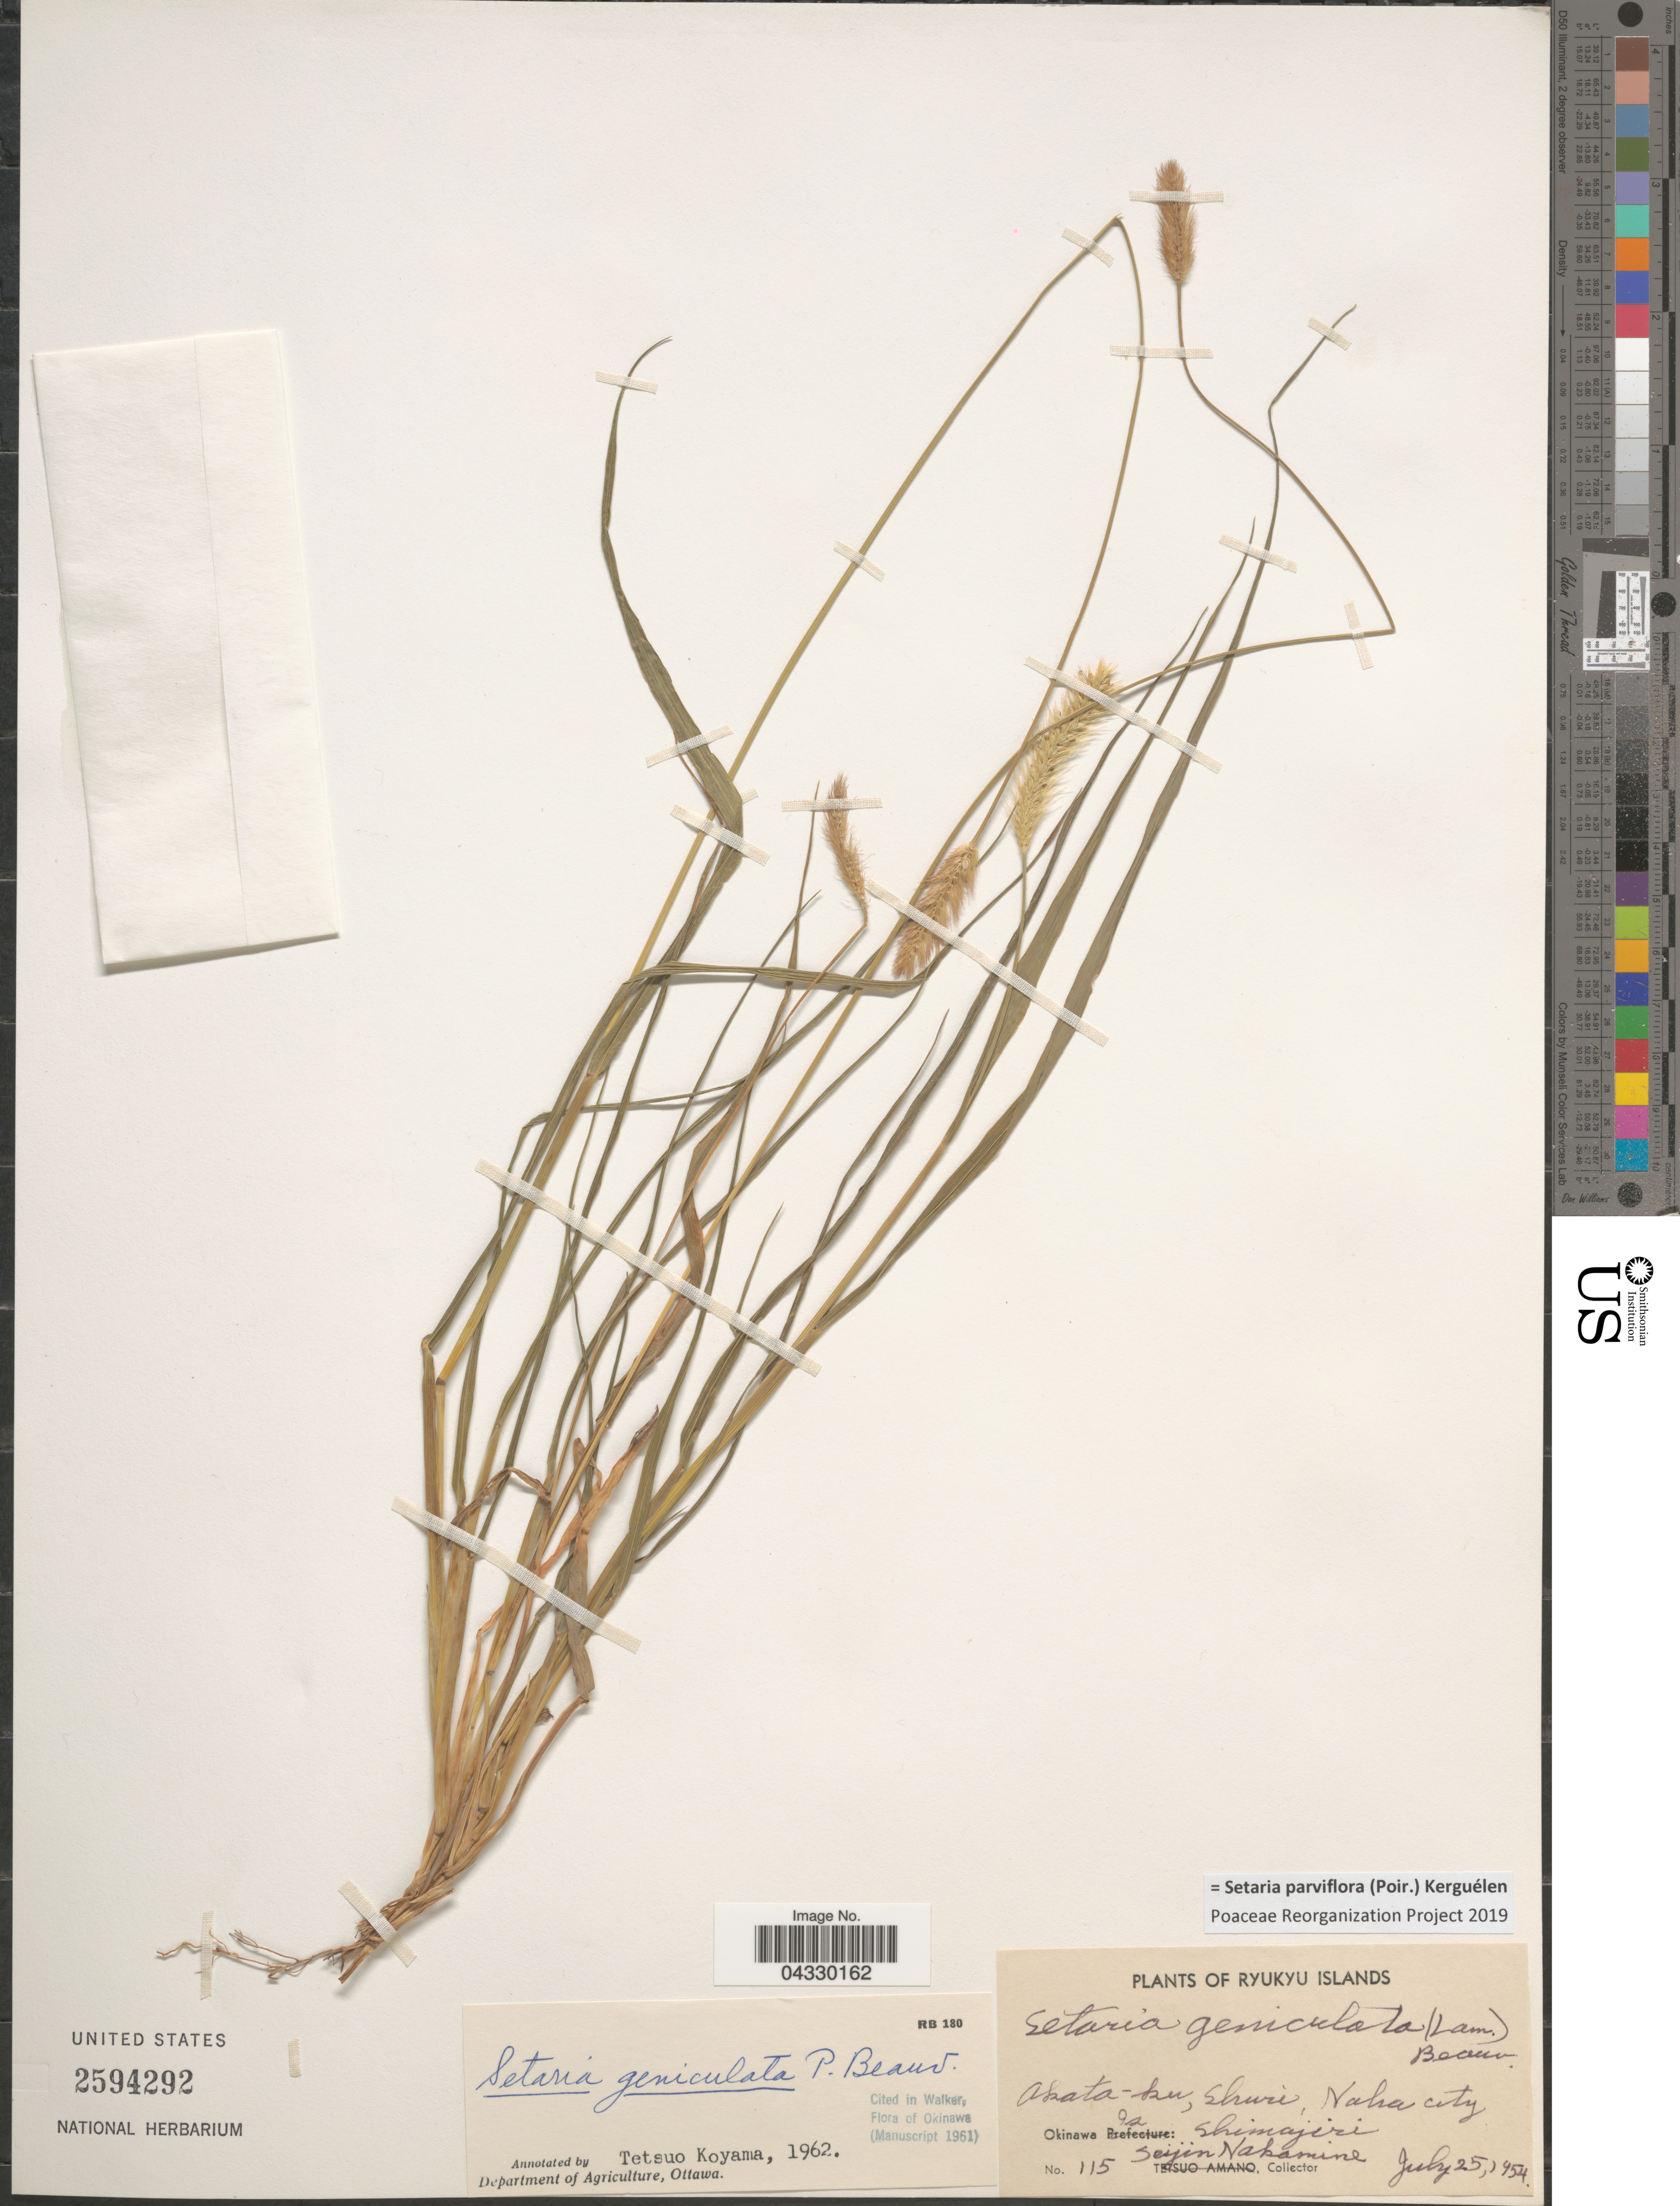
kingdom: Plantae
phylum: Tracheophyta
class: Liliopsida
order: Poales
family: Poaceae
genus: Setaria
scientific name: Setaria parviflora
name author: (Poir.) Kerguélen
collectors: S. Nakamine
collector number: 115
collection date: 1954-07-25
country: Japan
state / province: Okinawa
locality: Ryukyu Islands. Akata-ku, Shuri, Naha city. Okinawa Is: Shimajiri.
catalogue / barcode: US 2594292